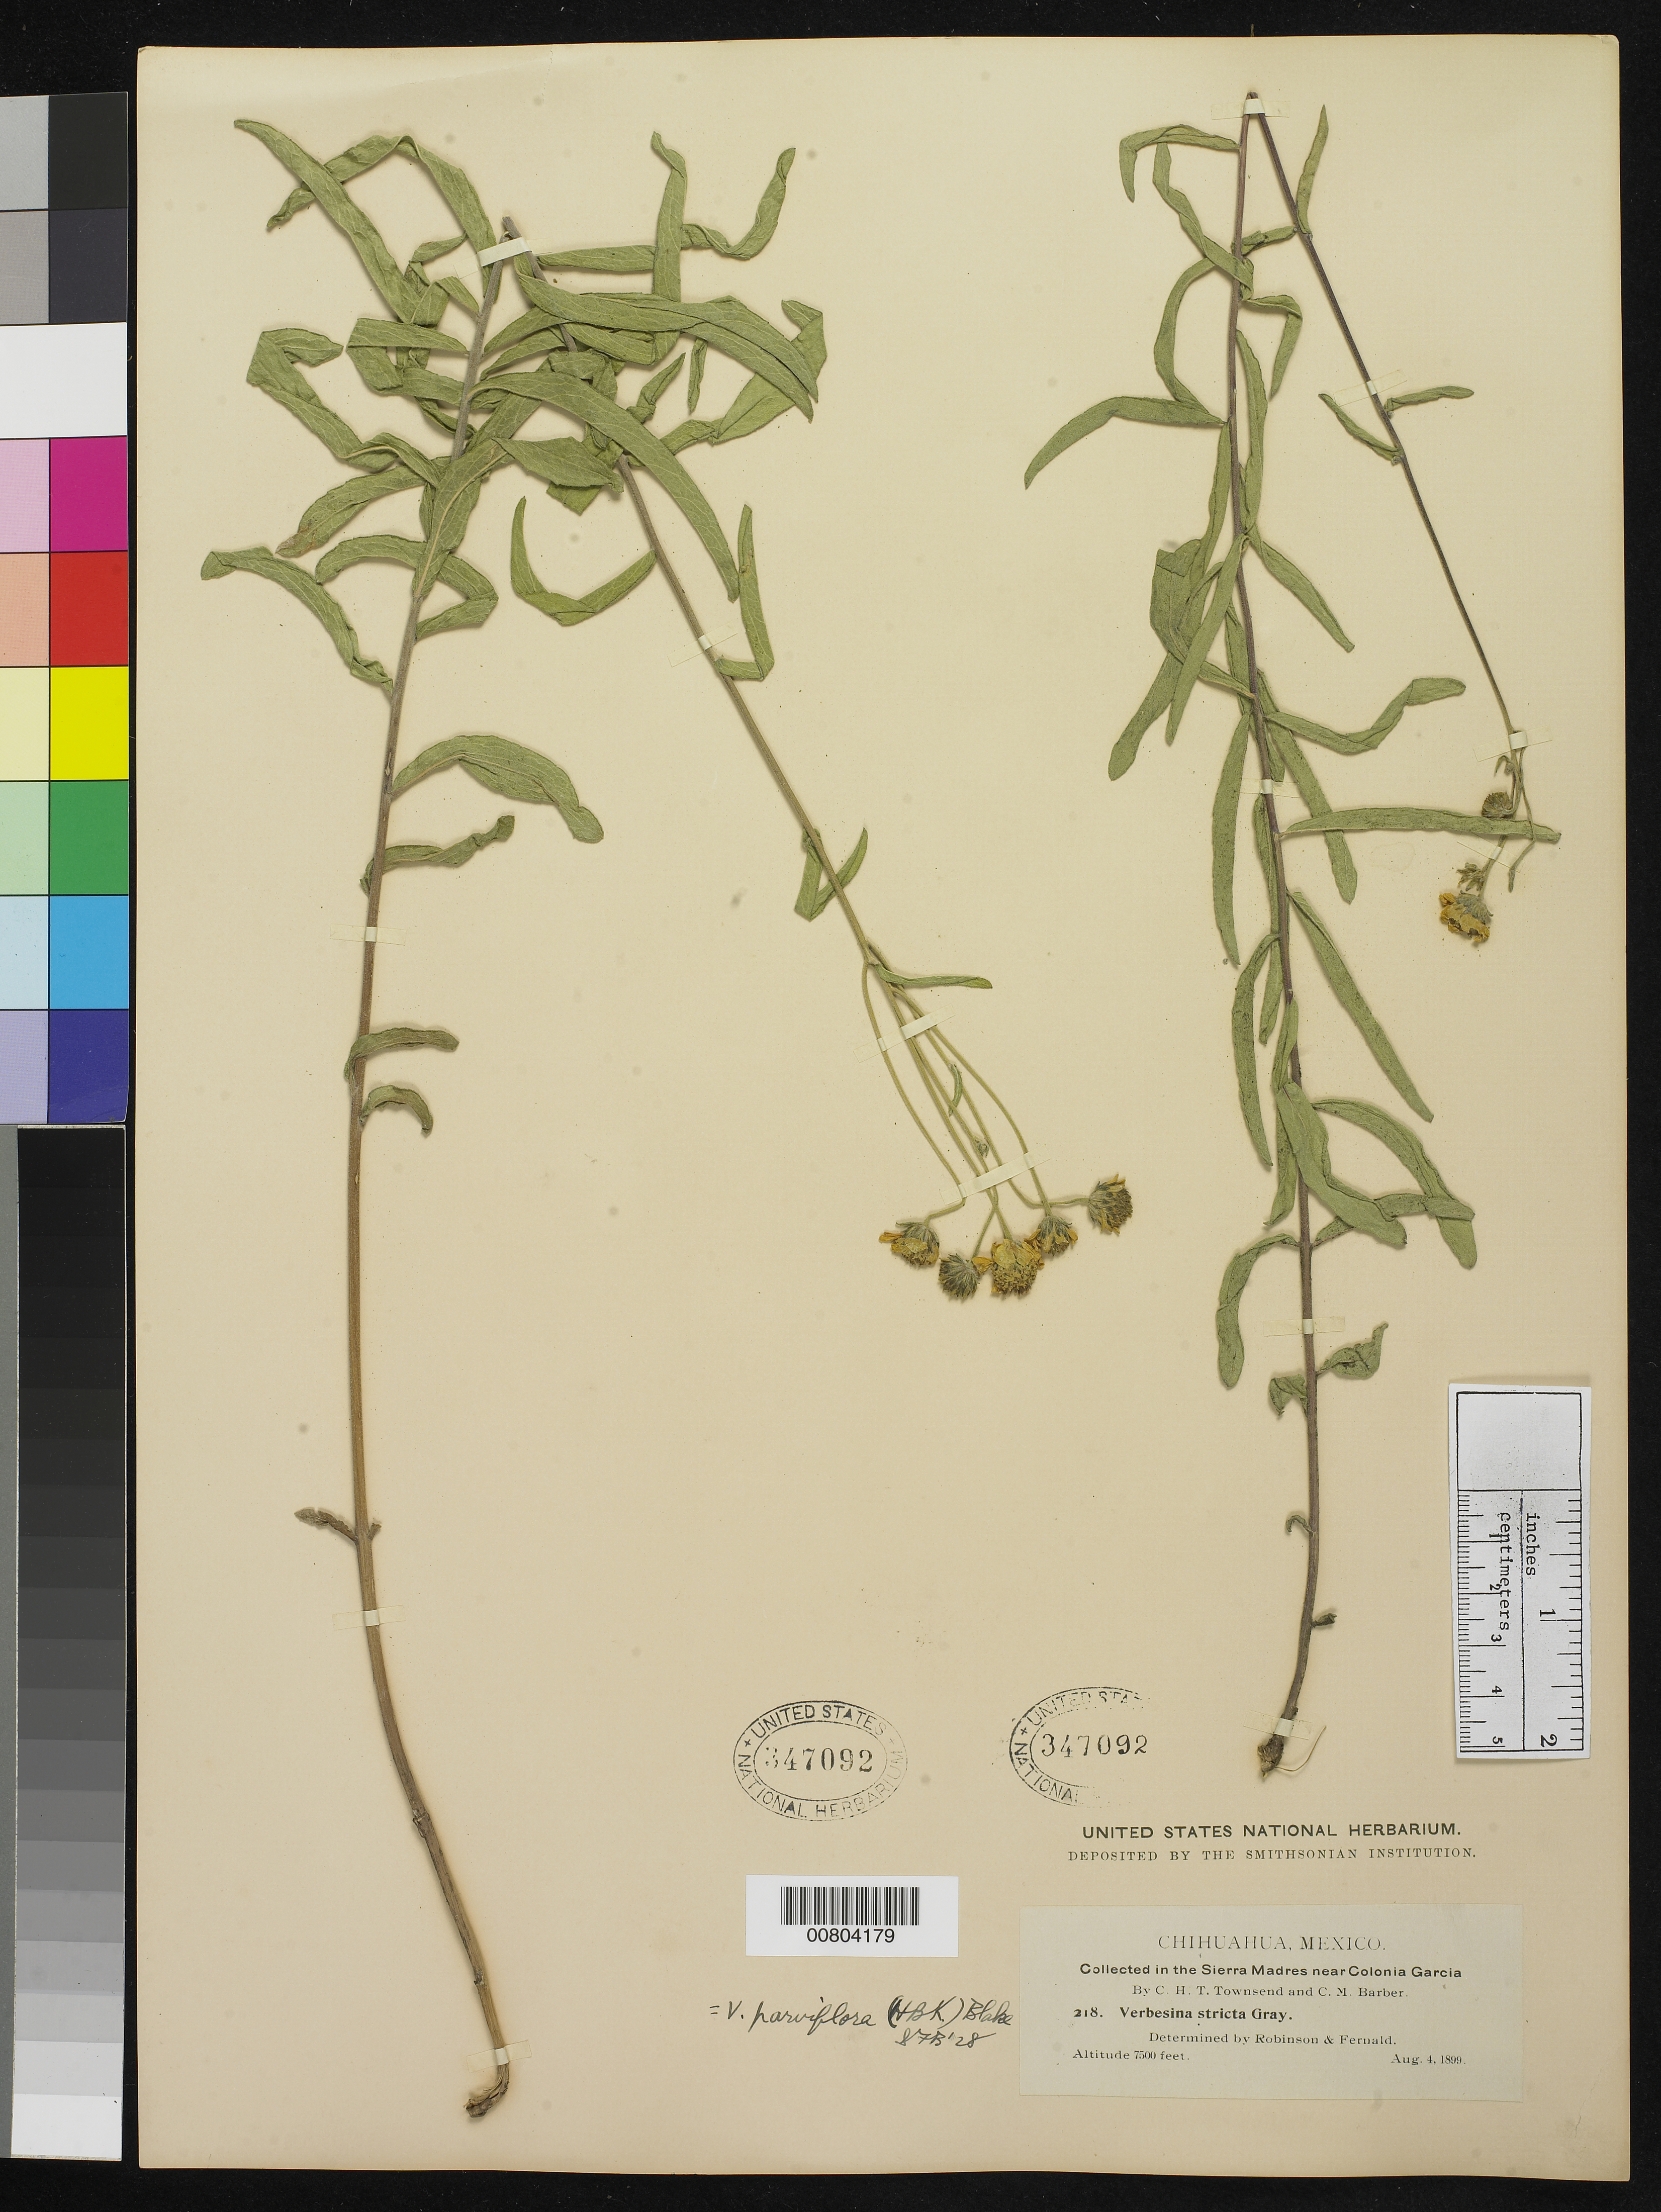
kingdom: Plantae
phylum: Tracheophyta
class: Magnoliopsida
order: Asterales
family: Asteraceae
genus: Verbesina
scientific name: Verbesina parviflora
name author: (Kunth) S.F. Blake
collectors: C. H. T. Townsend & C. Barber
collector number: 218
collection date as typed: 04 Aug 1899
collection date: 1899-08-04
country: Mexico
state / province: Chihuahua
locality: Sierra Madre near Colonia García, Chihuahua.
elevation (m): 2286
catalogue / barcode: US 347092